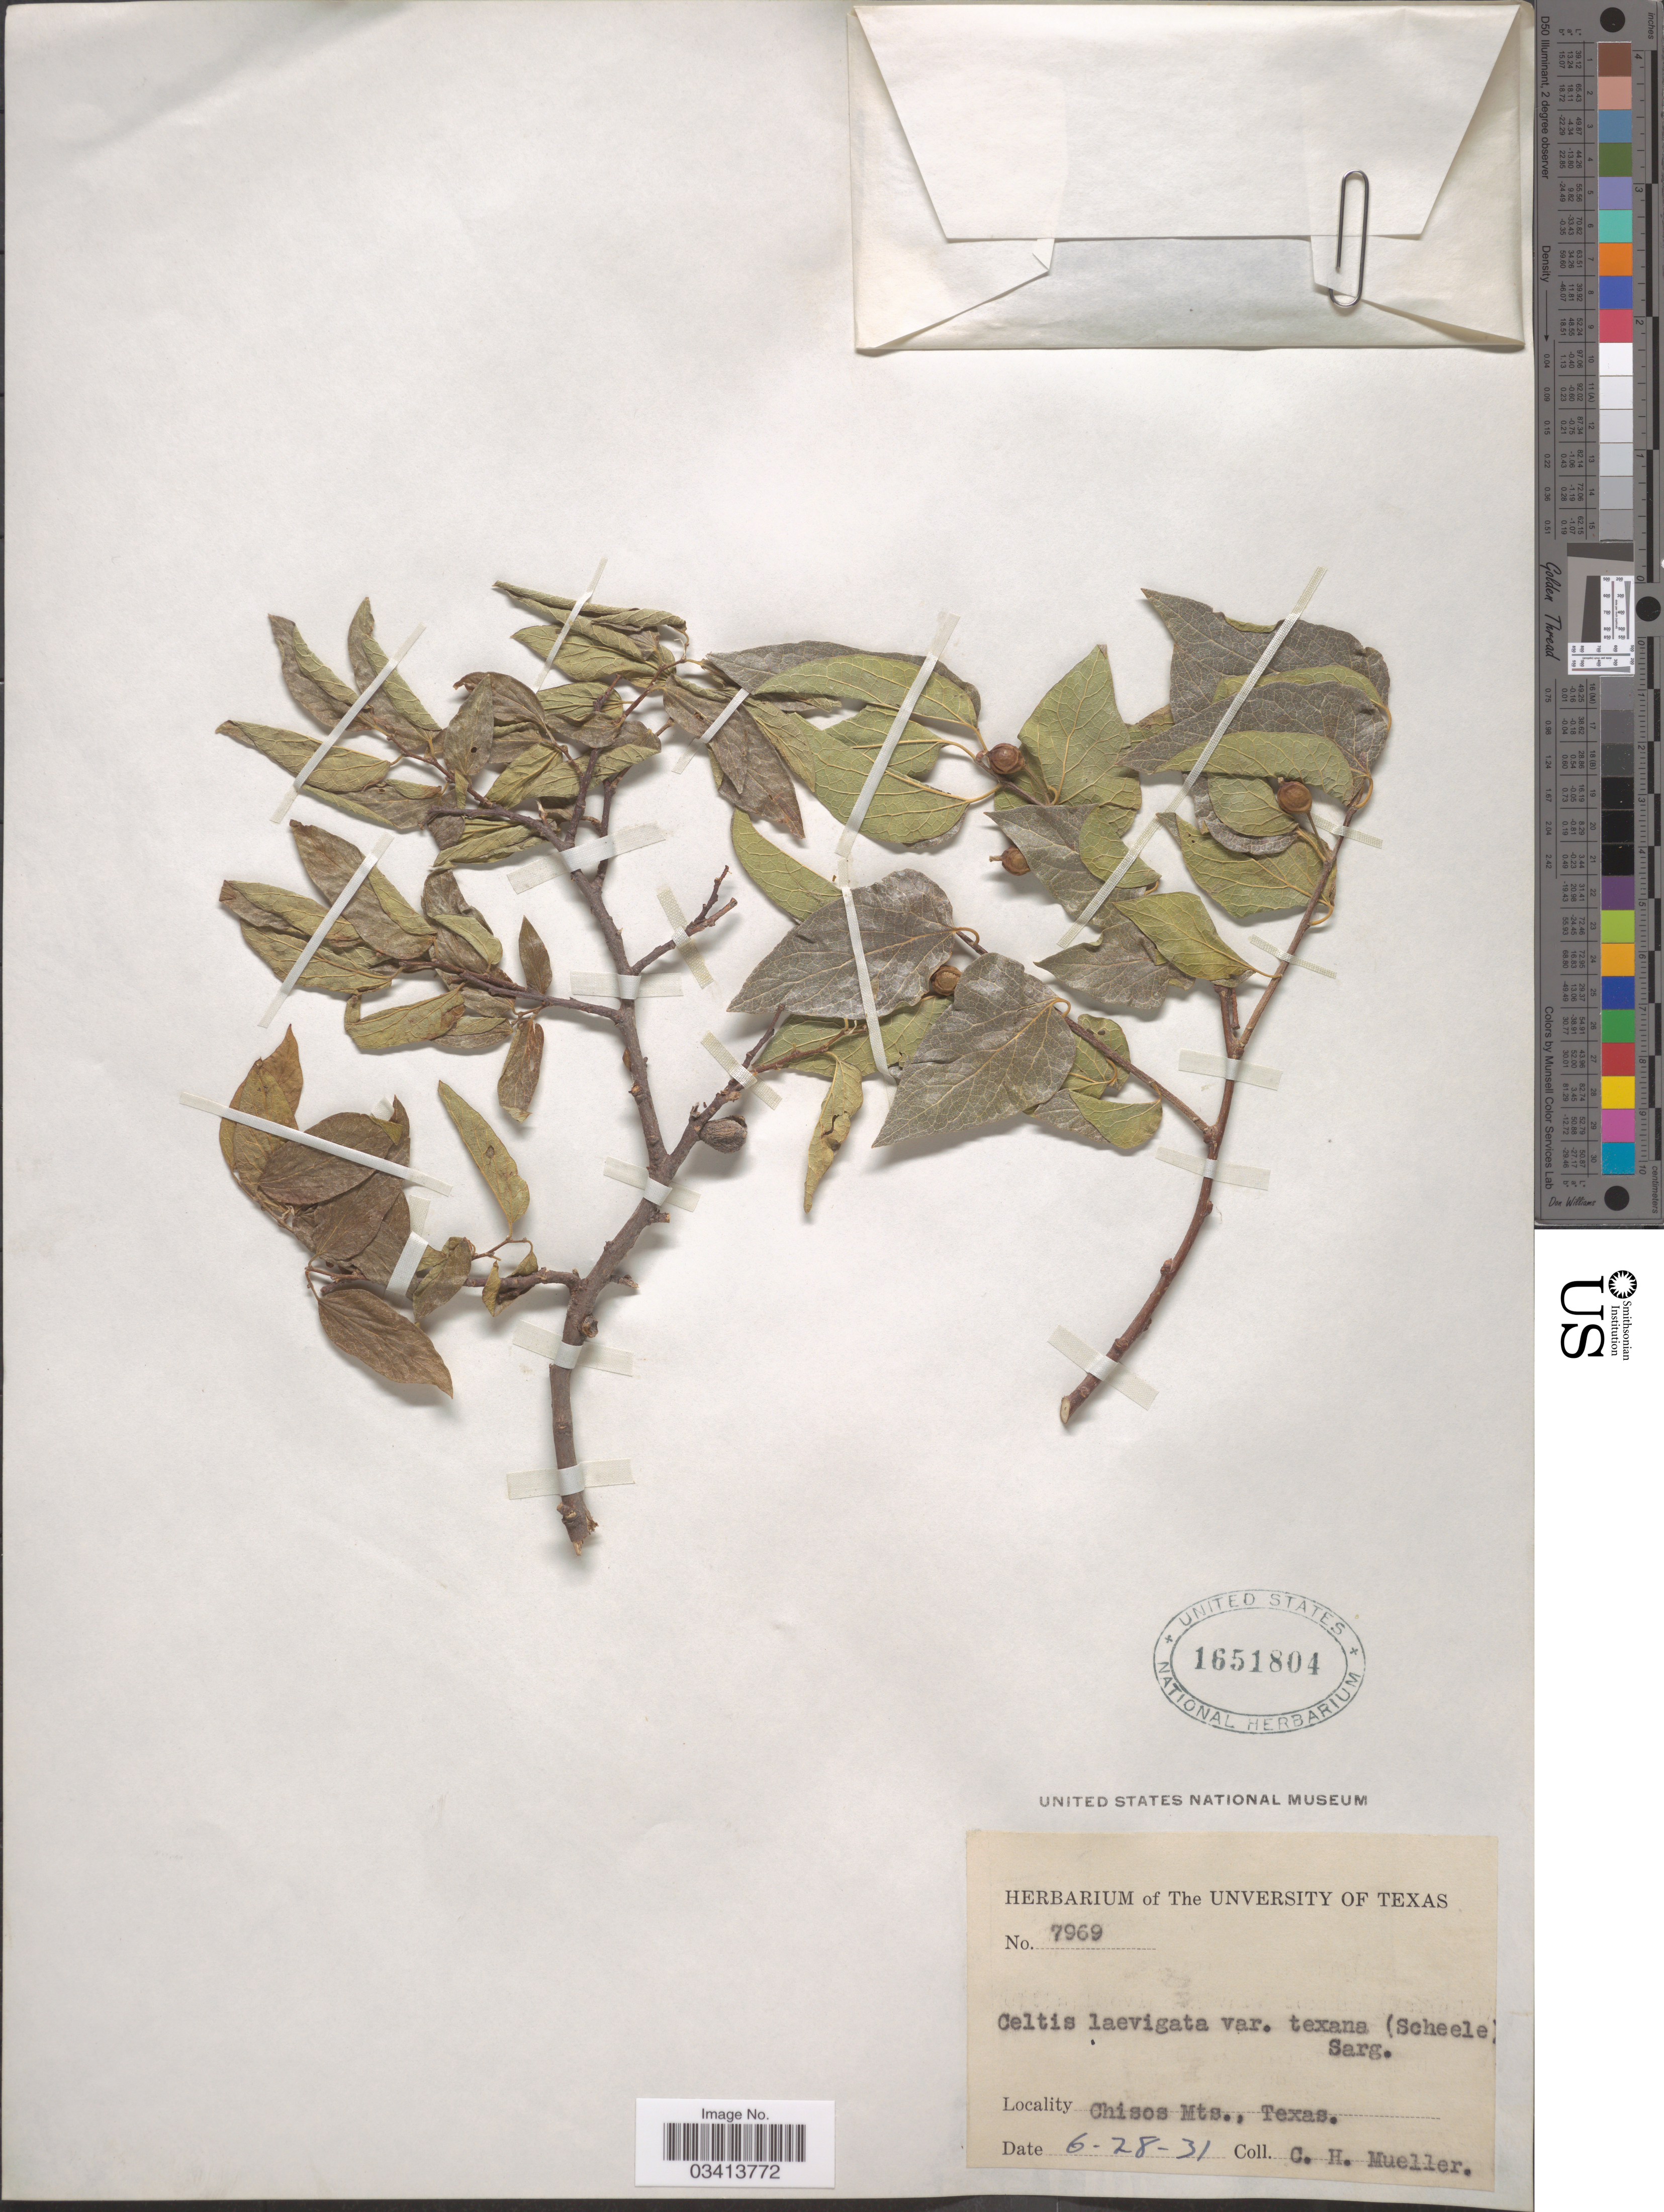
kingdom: Plantae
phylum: Tracheophyta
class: Magnoliopsida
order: Rosales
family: Cannabaceae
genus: Celtis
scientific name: Celtis laevigata var. texana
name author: Sarg.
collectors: C. H. Mueller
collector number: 7969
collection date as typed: Transcribed d/m/y: 28/6/31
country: United States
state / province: Texas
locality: Chisos Mts.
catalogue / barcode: US 1651804